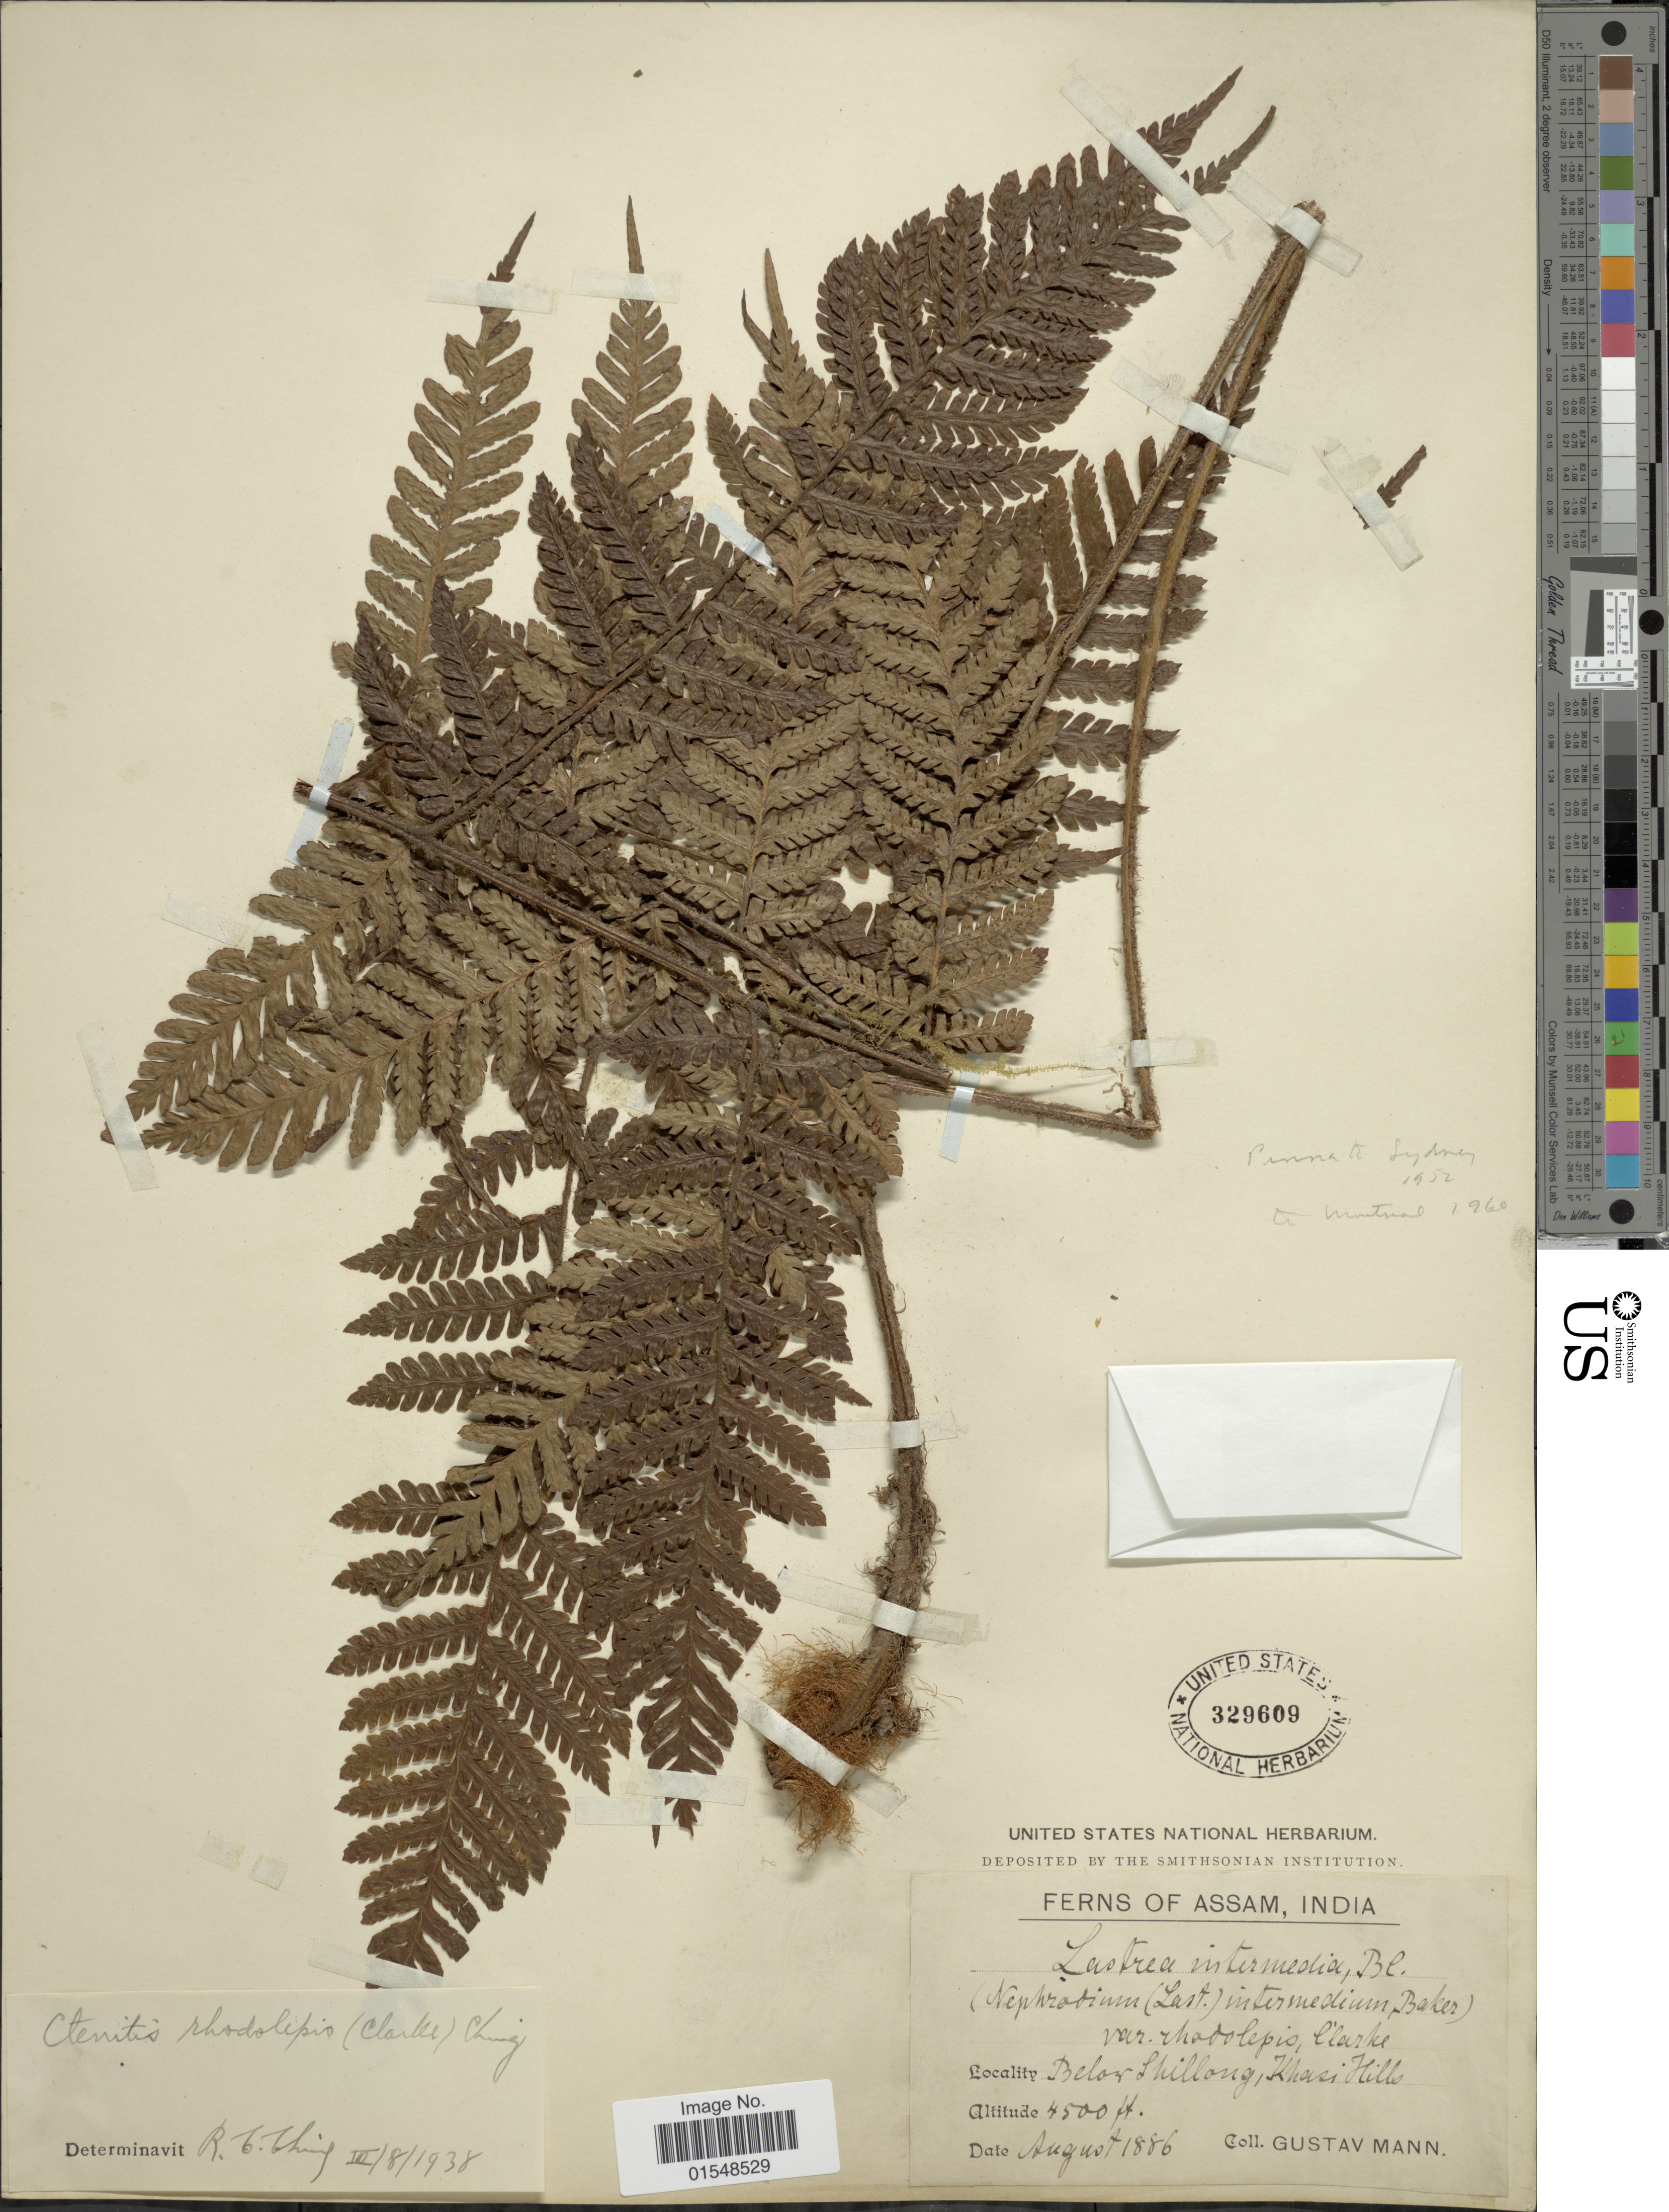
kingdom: Plantae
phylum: Tracheophyta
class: Polypodiopsida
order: Polypodiales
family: Dryopteridaceae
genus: Ctenitis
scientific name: Ctenitis subglandulosa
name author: (Hance) Ching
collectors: G. Mann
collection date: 1886-08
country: India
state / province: Meghalaya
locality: Below Shillong, Khasi Hills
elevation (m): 1372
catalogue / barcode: US 329609